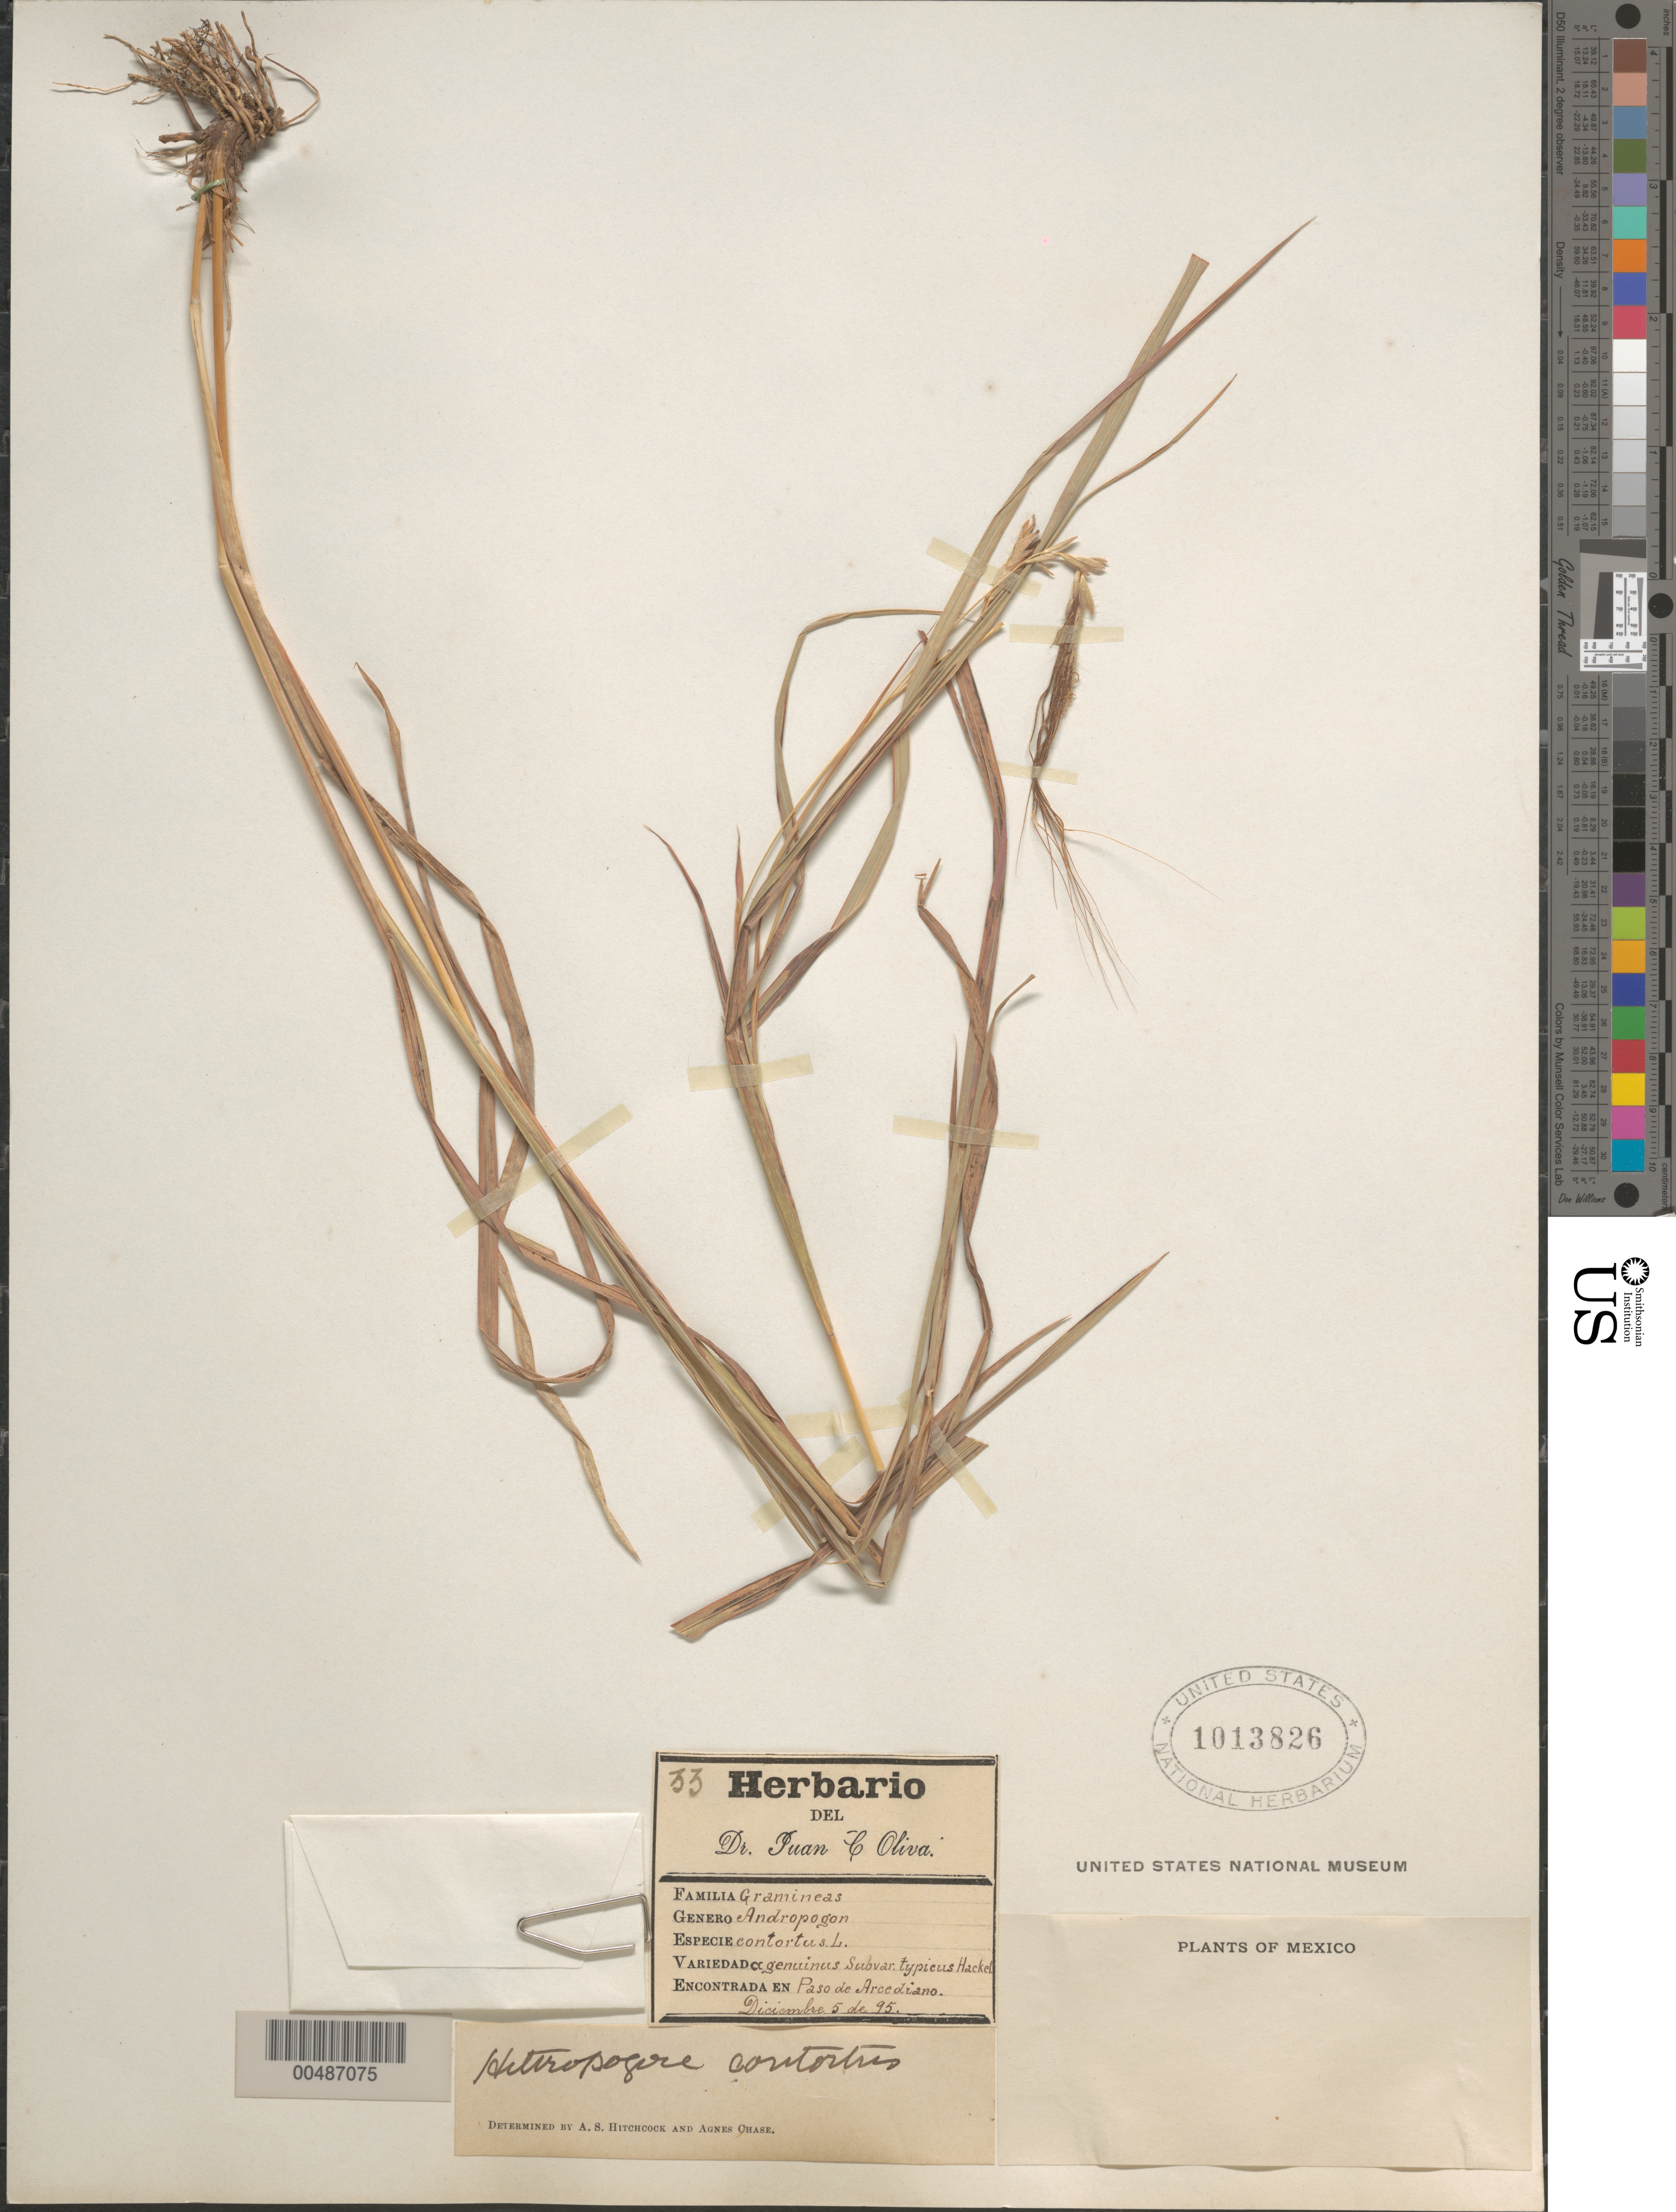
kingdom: Plantae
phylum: Tracheophyta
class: Liliopsida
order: Poales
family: Poaceae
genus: Heteropogon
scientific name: Heteropogon contortus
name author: (L.) P. Beauv. ex Roem. & Schult.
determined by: Hitchcock, A. S.; Chase, [M.] A.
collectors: J. C. Oliva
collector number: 33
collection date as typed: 5 Dec 1895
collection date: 1895-12-05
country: Mexico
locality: Paso de Arcediano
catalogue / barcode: US 1013826